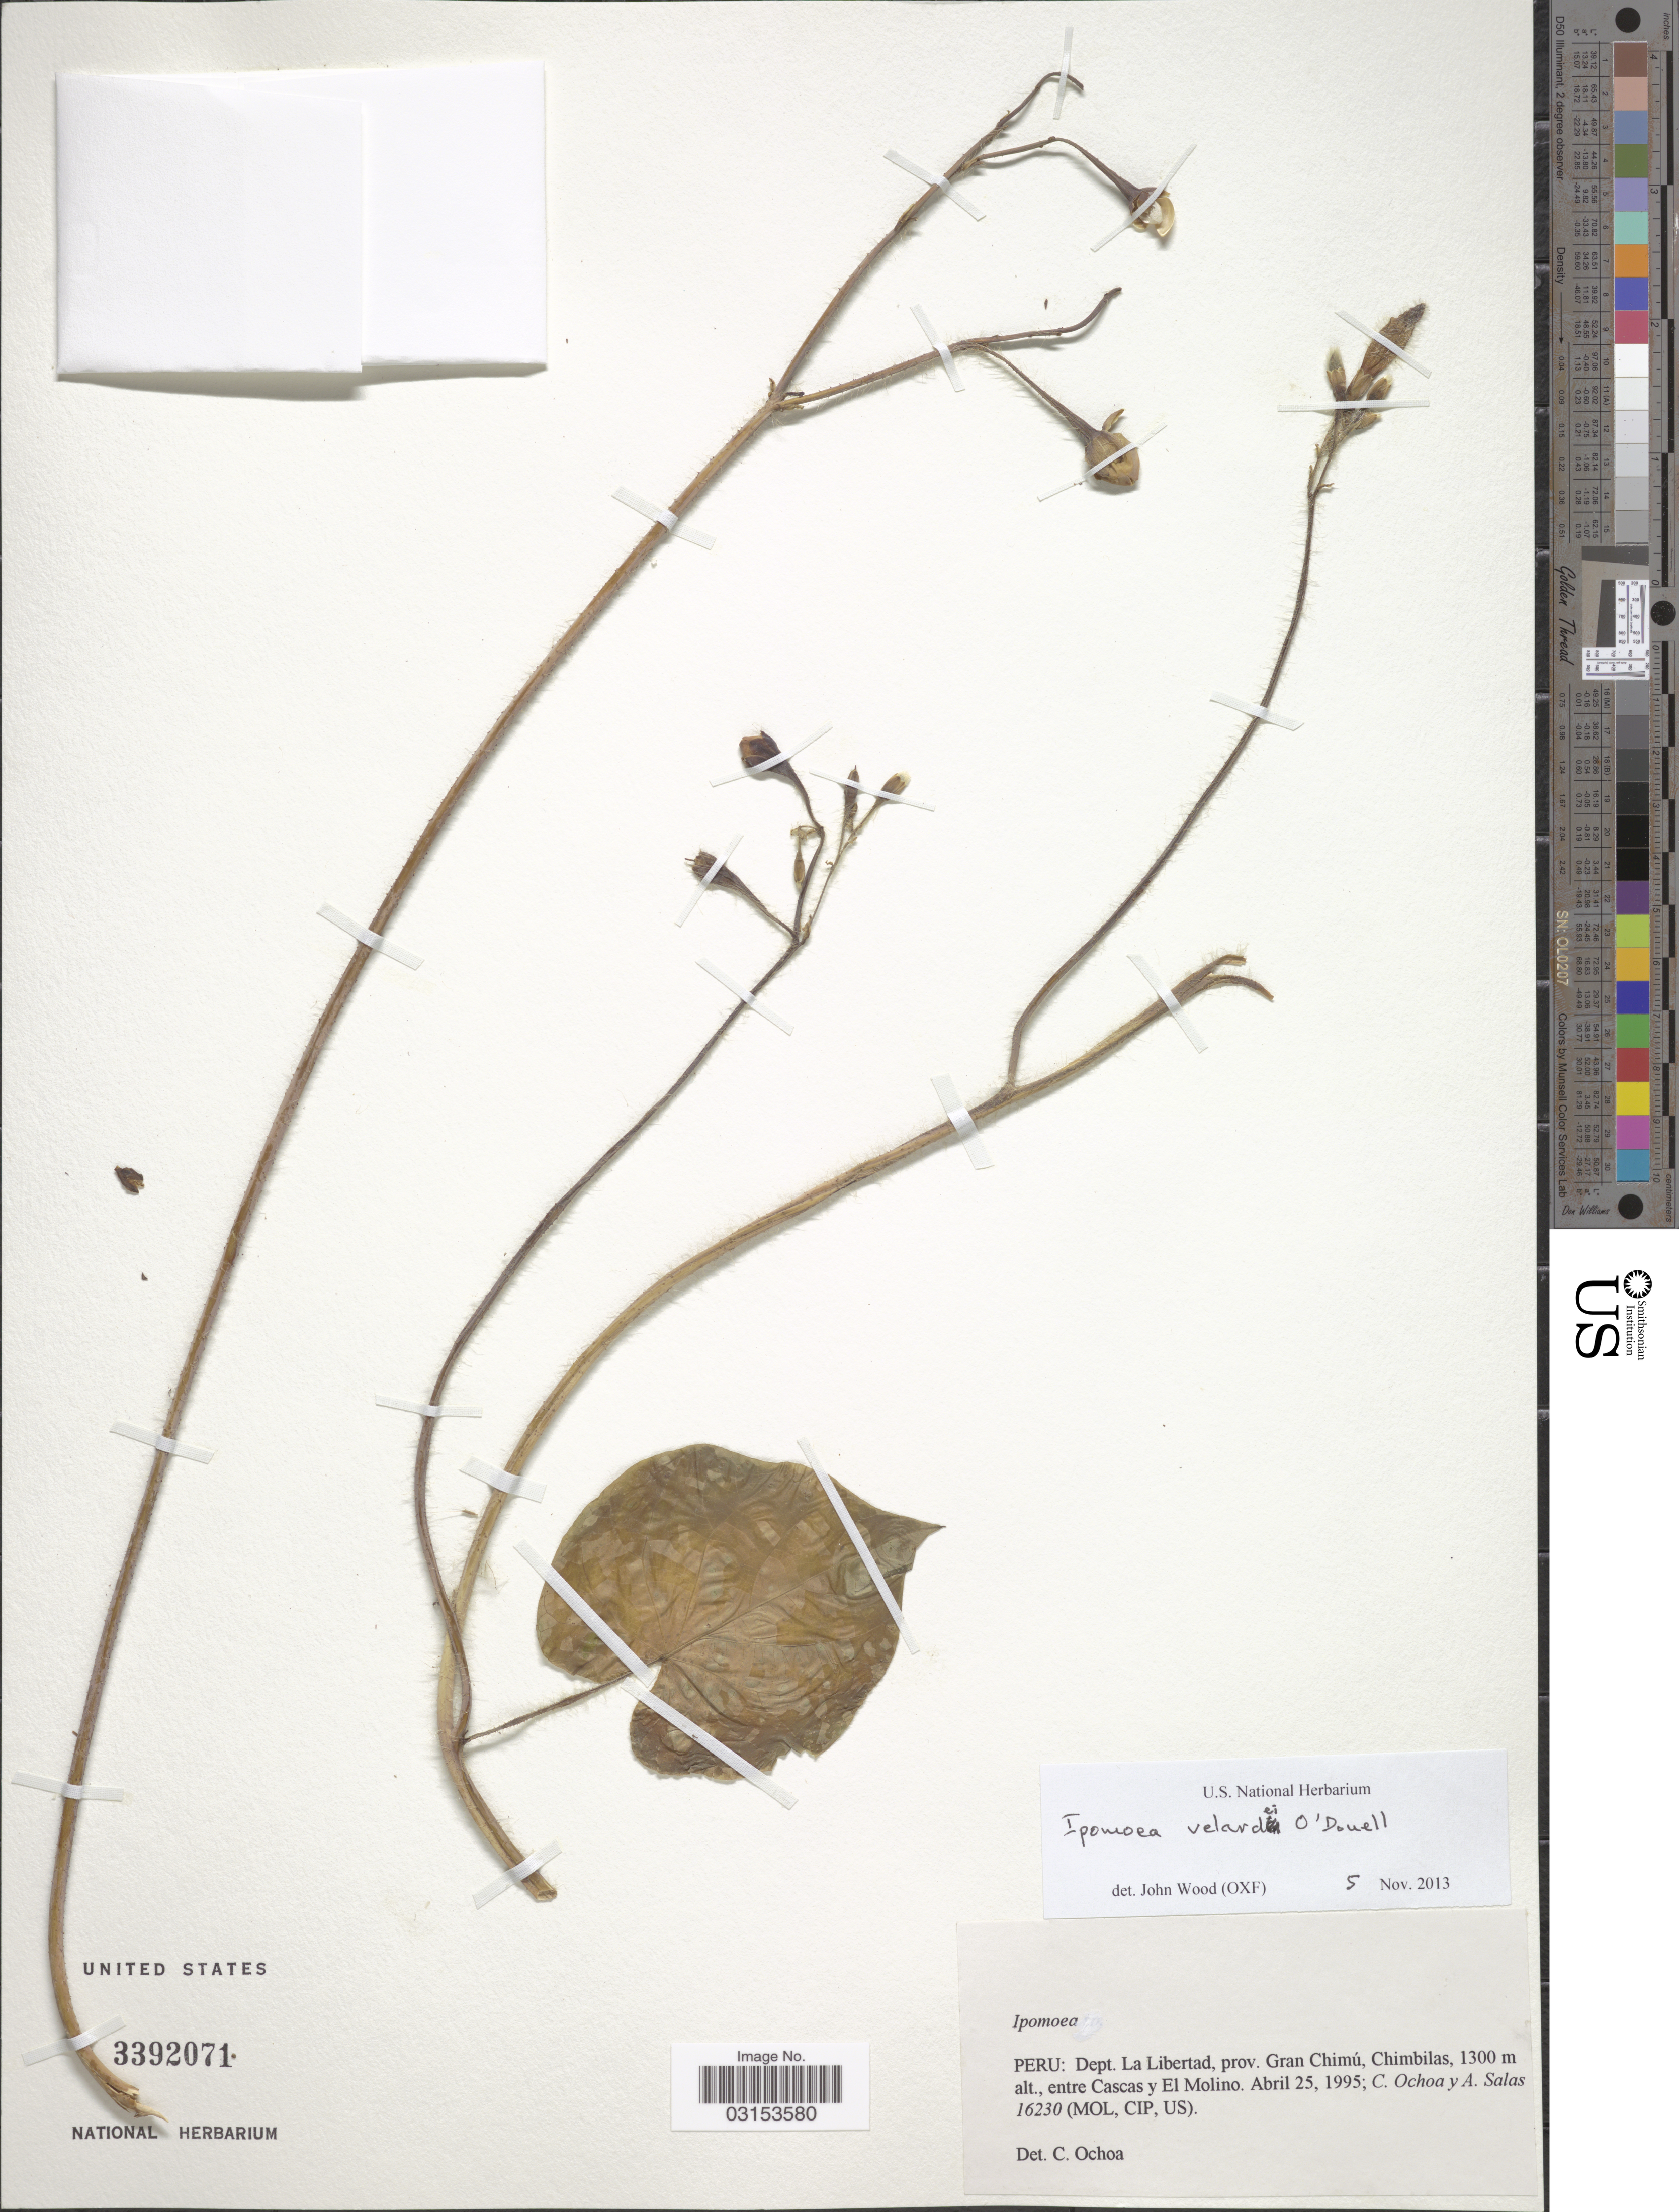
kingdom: Plantae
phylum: Tracheophyta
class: Magnoliopsida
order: Solanales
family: Convolvulaceae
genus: Ipomoea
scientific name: Ipomoea velardei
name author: O'Donell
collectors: C. Ochoa & A. Salas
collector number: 16230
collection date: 1995-04-25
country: Peru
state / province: La Libertad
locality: Dept. La Libertad, prov. Gran Chimú, Chimbilas, entre Cascas y El Molino.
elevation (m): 1300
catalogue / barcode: US 3392071